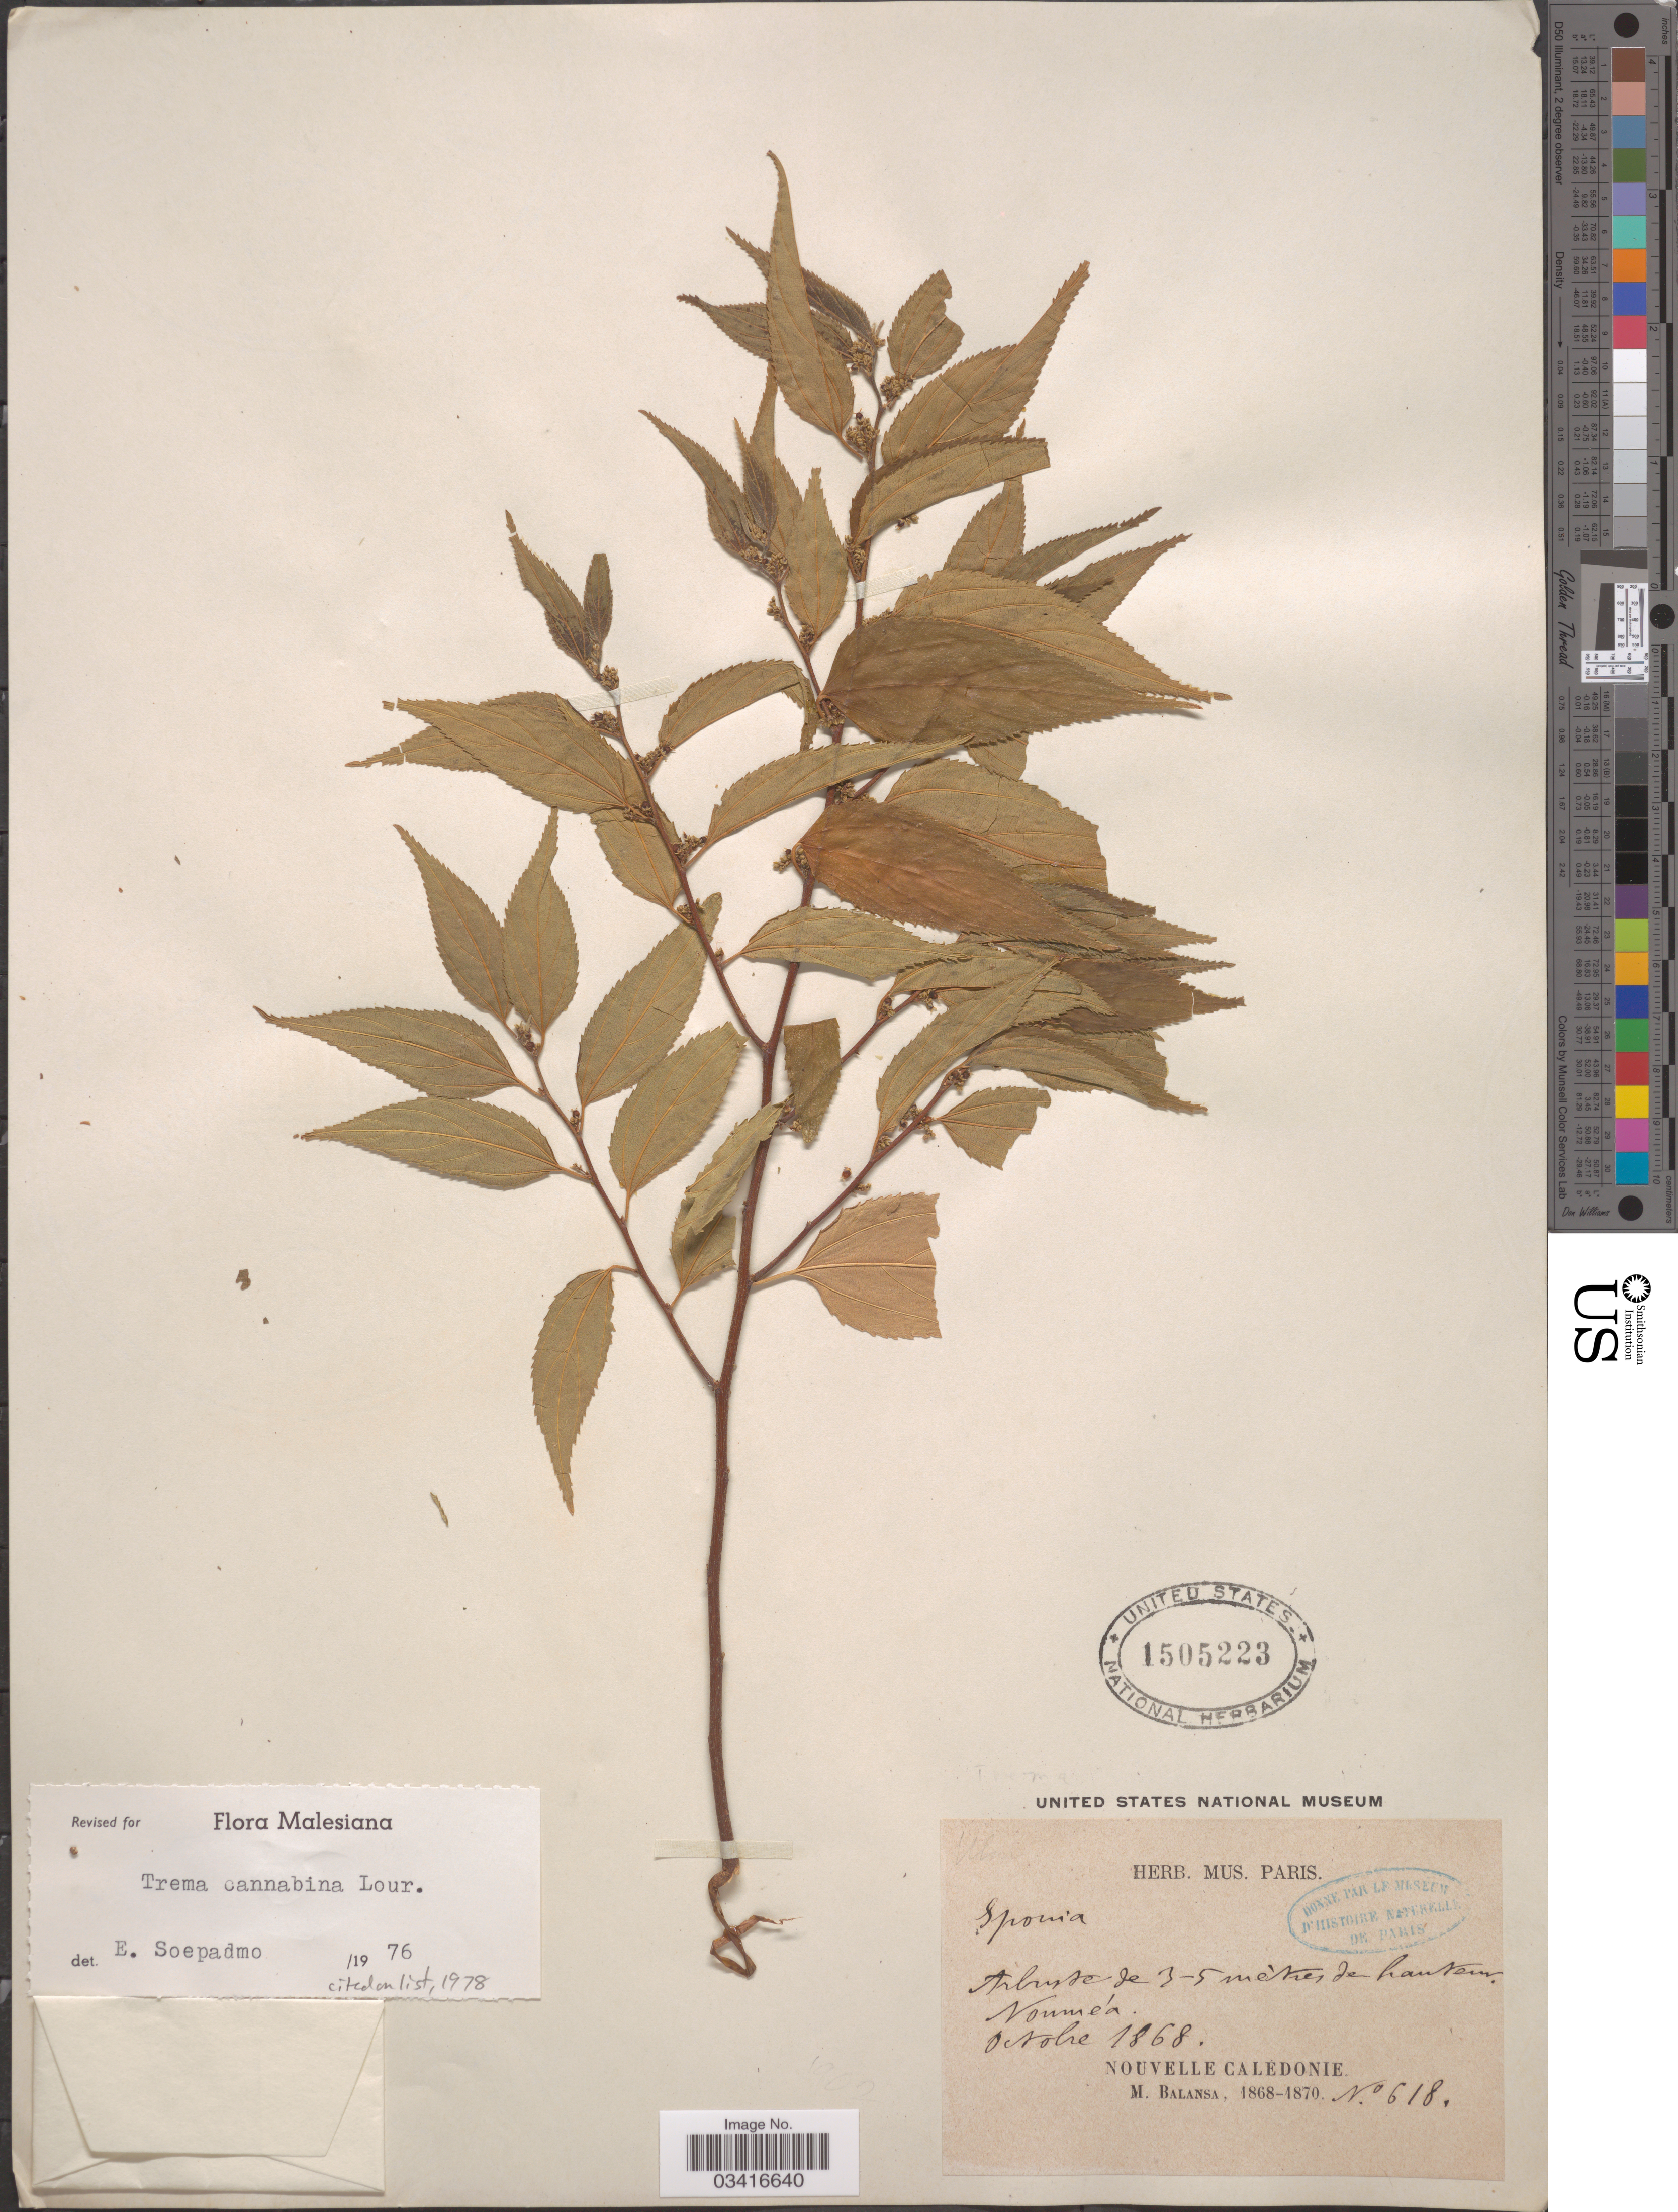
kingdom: Plantae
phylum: Tracheophyta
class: Magnoliopsida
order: Rosales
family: Cannabaceae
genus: Trema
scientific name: Trema cannabina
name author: Lour.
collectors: B. Balansa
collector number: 618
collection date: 1868-10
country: New Caledonia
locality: Nouméa. Nouvelle Caledonie.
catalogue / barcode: US 1505223